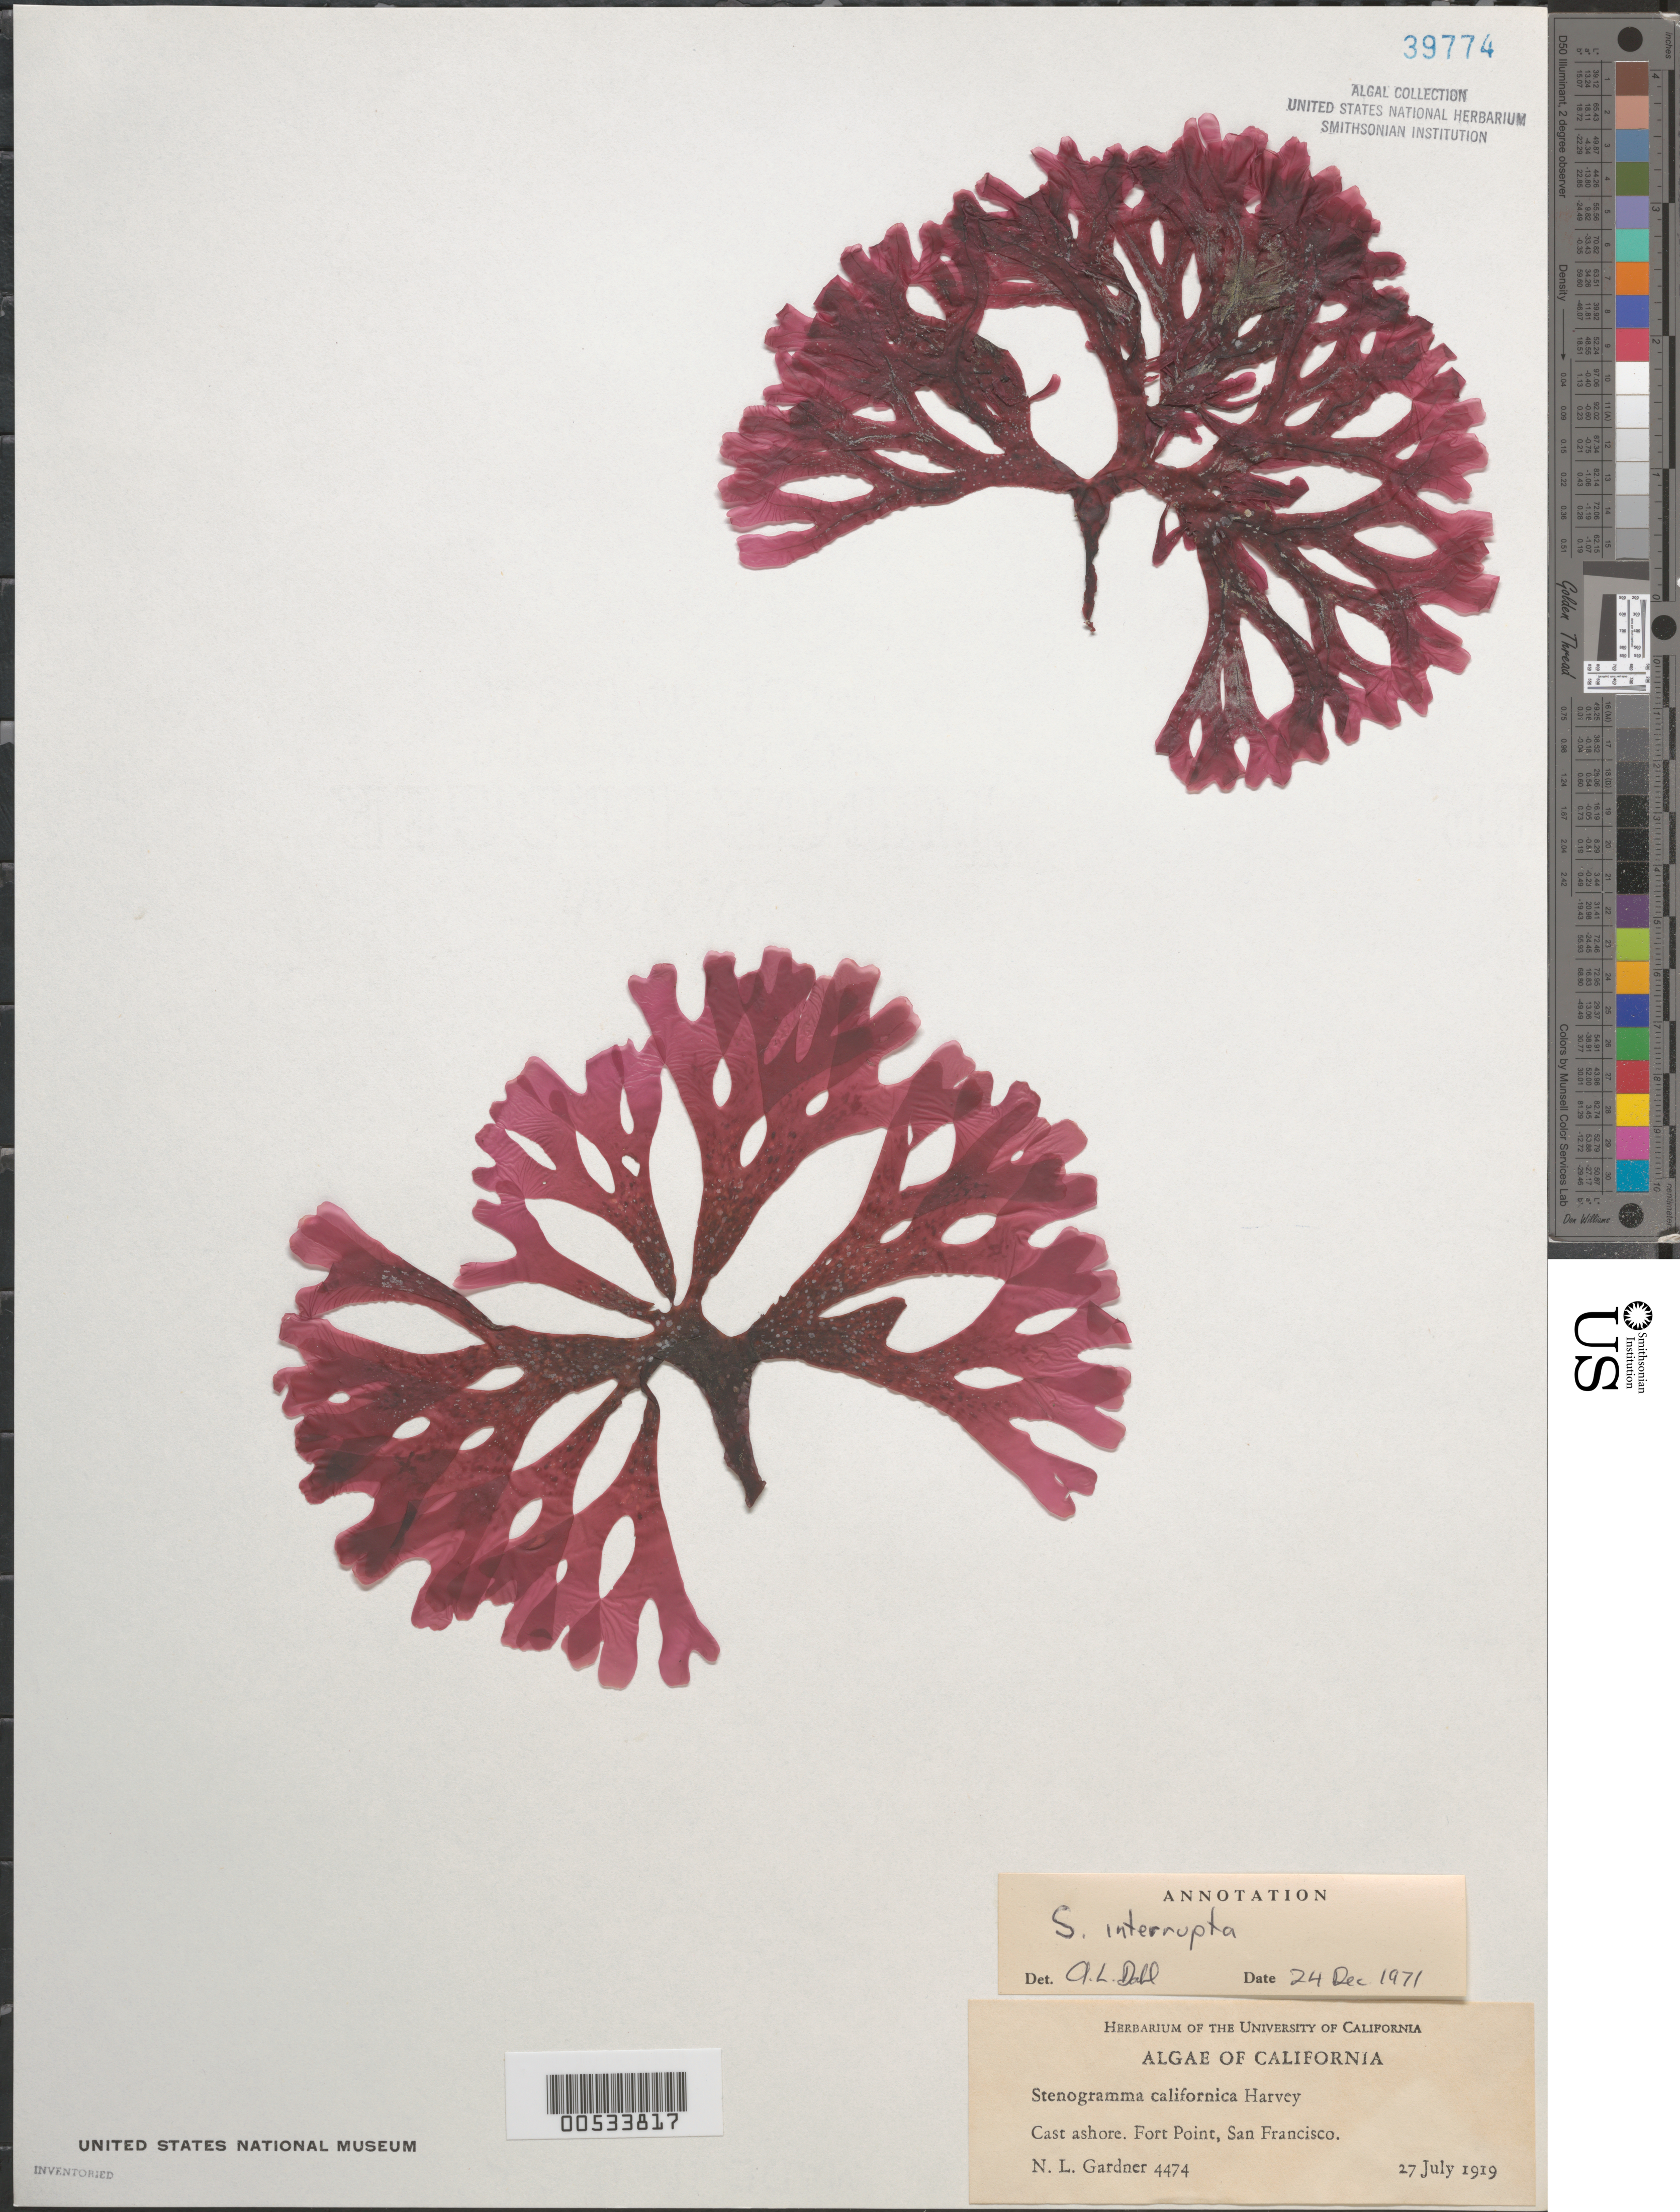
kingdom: Plantae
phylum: Rhodophyta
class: Florideophyceae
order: Gigartinales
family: Phyllophoraceae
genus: Stenogramma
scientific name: Stenogramma interruptum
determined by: Dahl, A. E.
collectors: N. Gardner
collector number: NLG 4474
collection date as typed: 27 Jul 1919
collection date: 1919-07-27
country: United States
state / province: California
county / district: San Francisco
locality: San Francisco, Fort Point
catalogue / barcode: US 39774